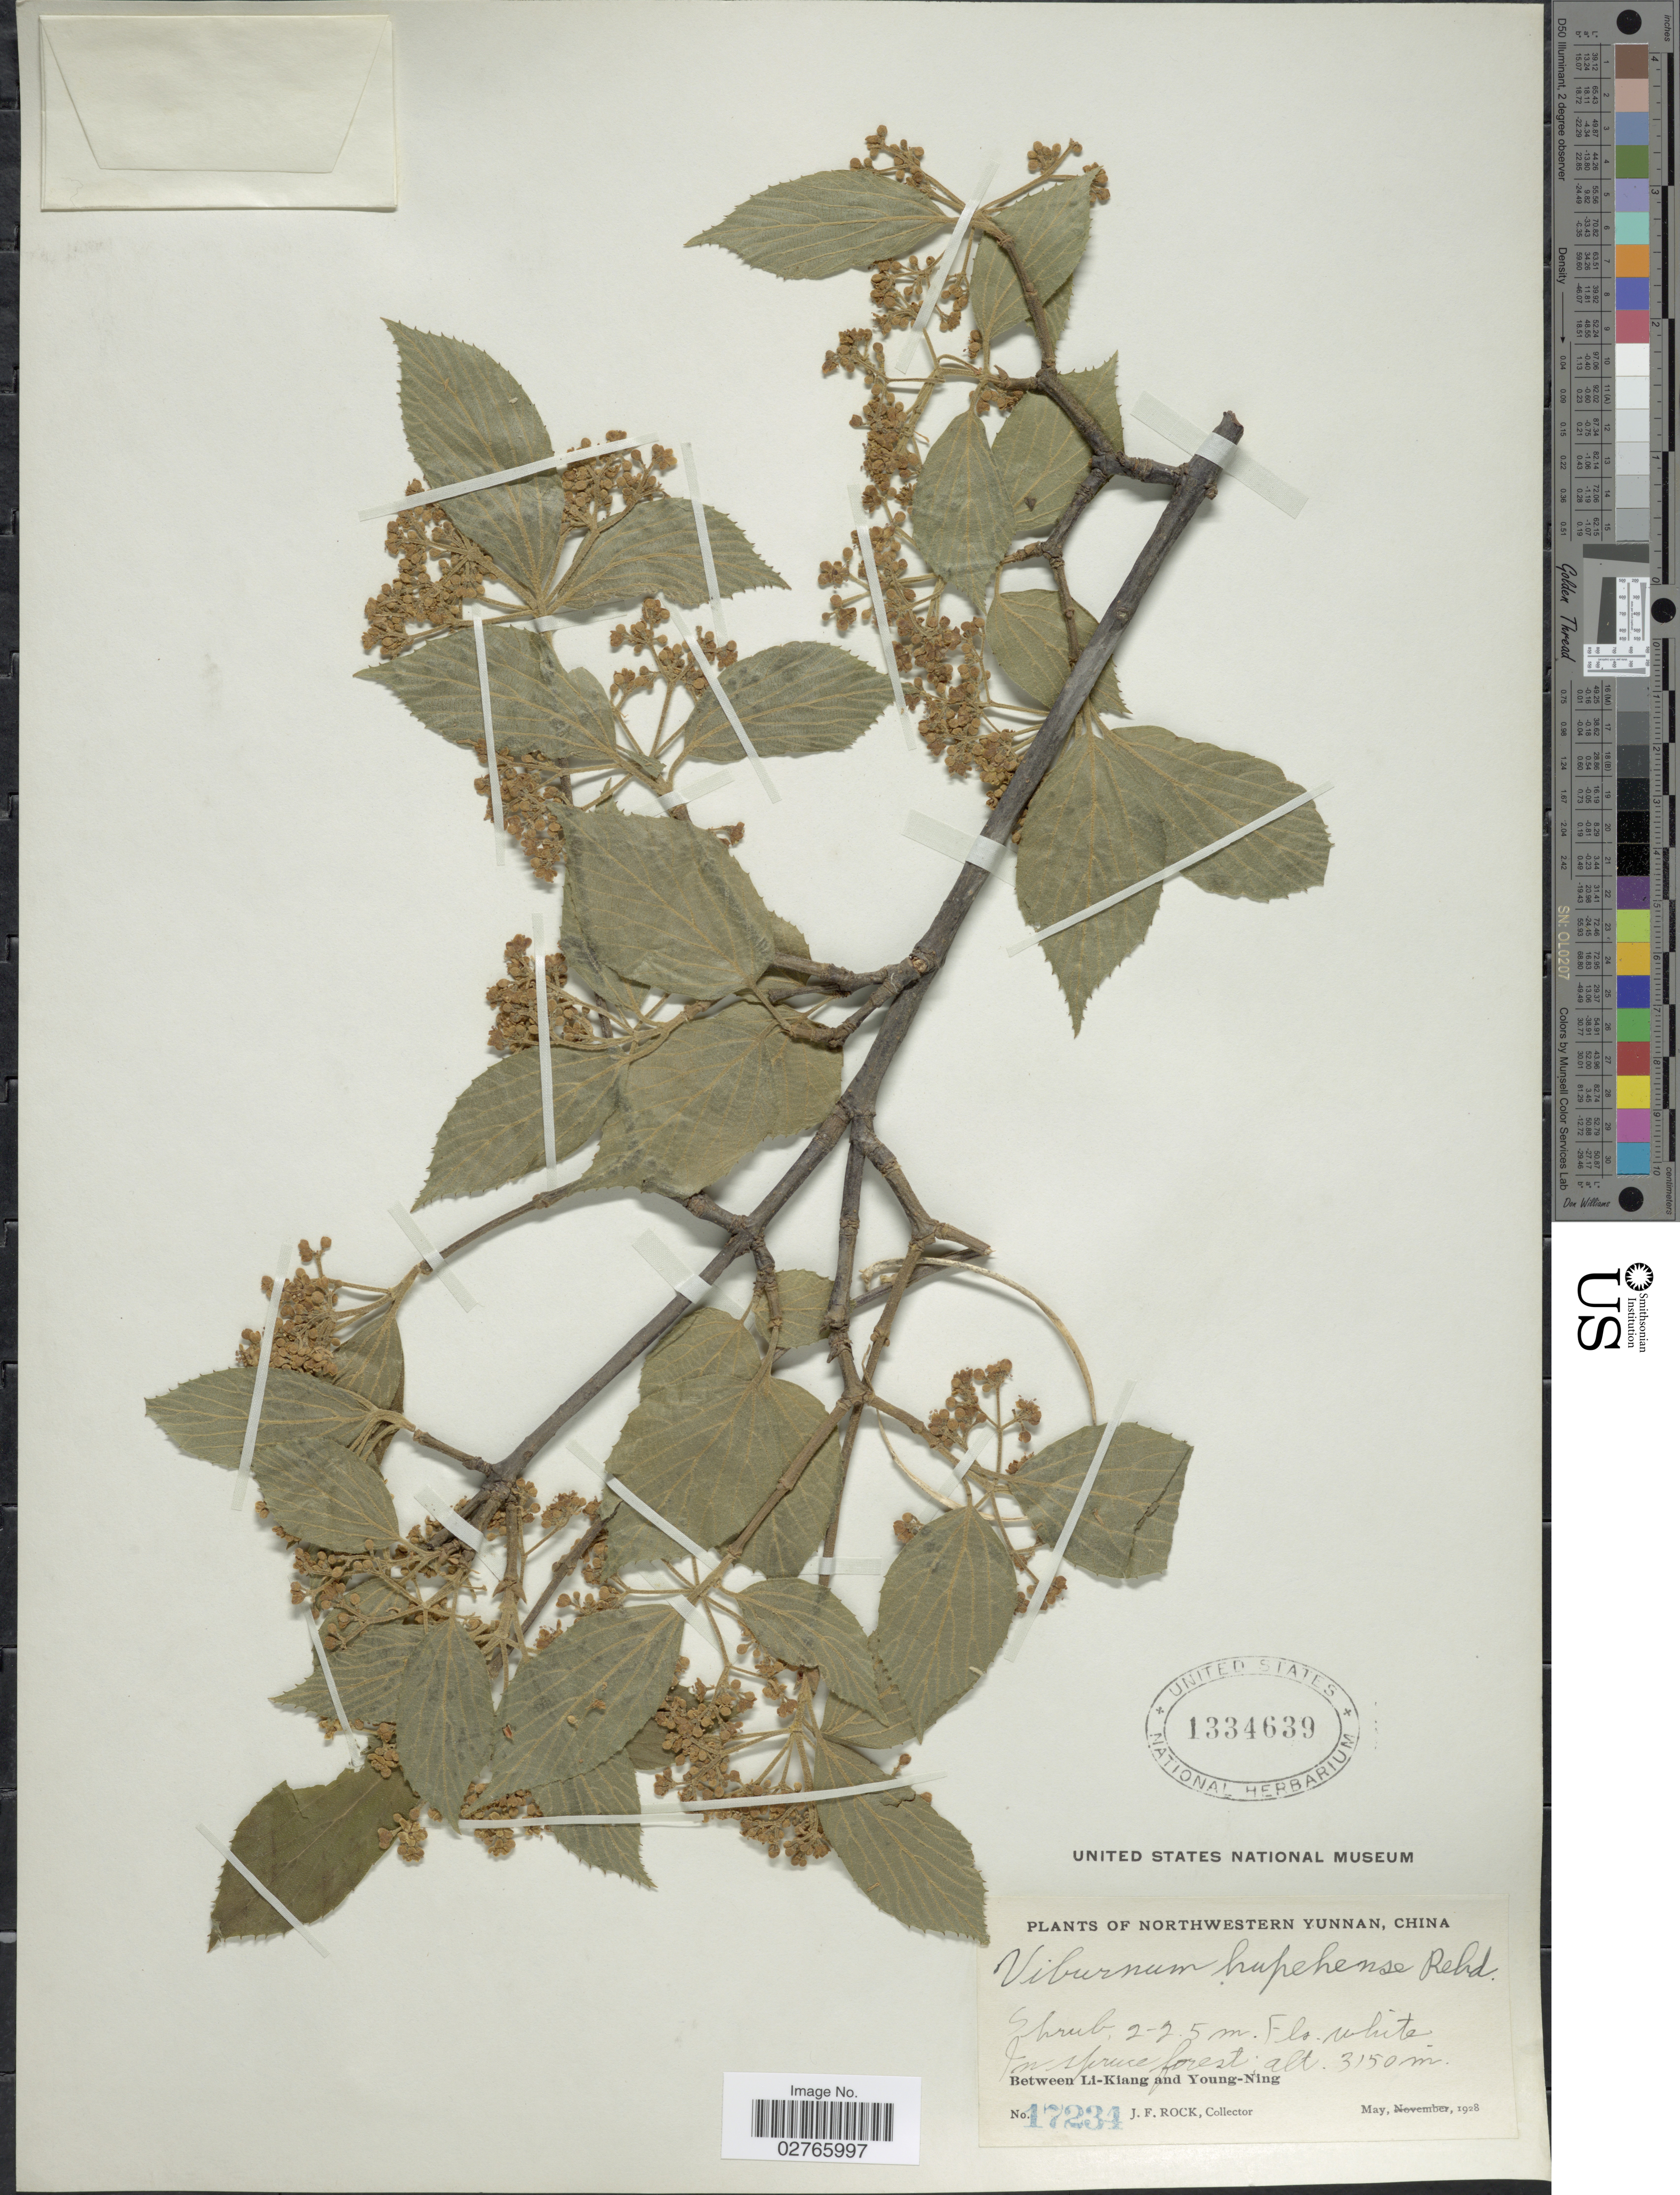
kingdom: Plantae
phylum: Tracheophyta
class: Magnoliopsida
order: Dipsacales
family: Viburnaceae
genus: Viburnum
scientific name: Viburnum hupehense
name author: Rehder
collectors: J. Rock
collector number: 17234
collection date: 1928-05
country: China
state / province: Yunnan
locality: Northwestern Yunnan, Between Li-Kiang and Young-Ning.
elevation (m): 3150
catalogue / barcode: US 1334639